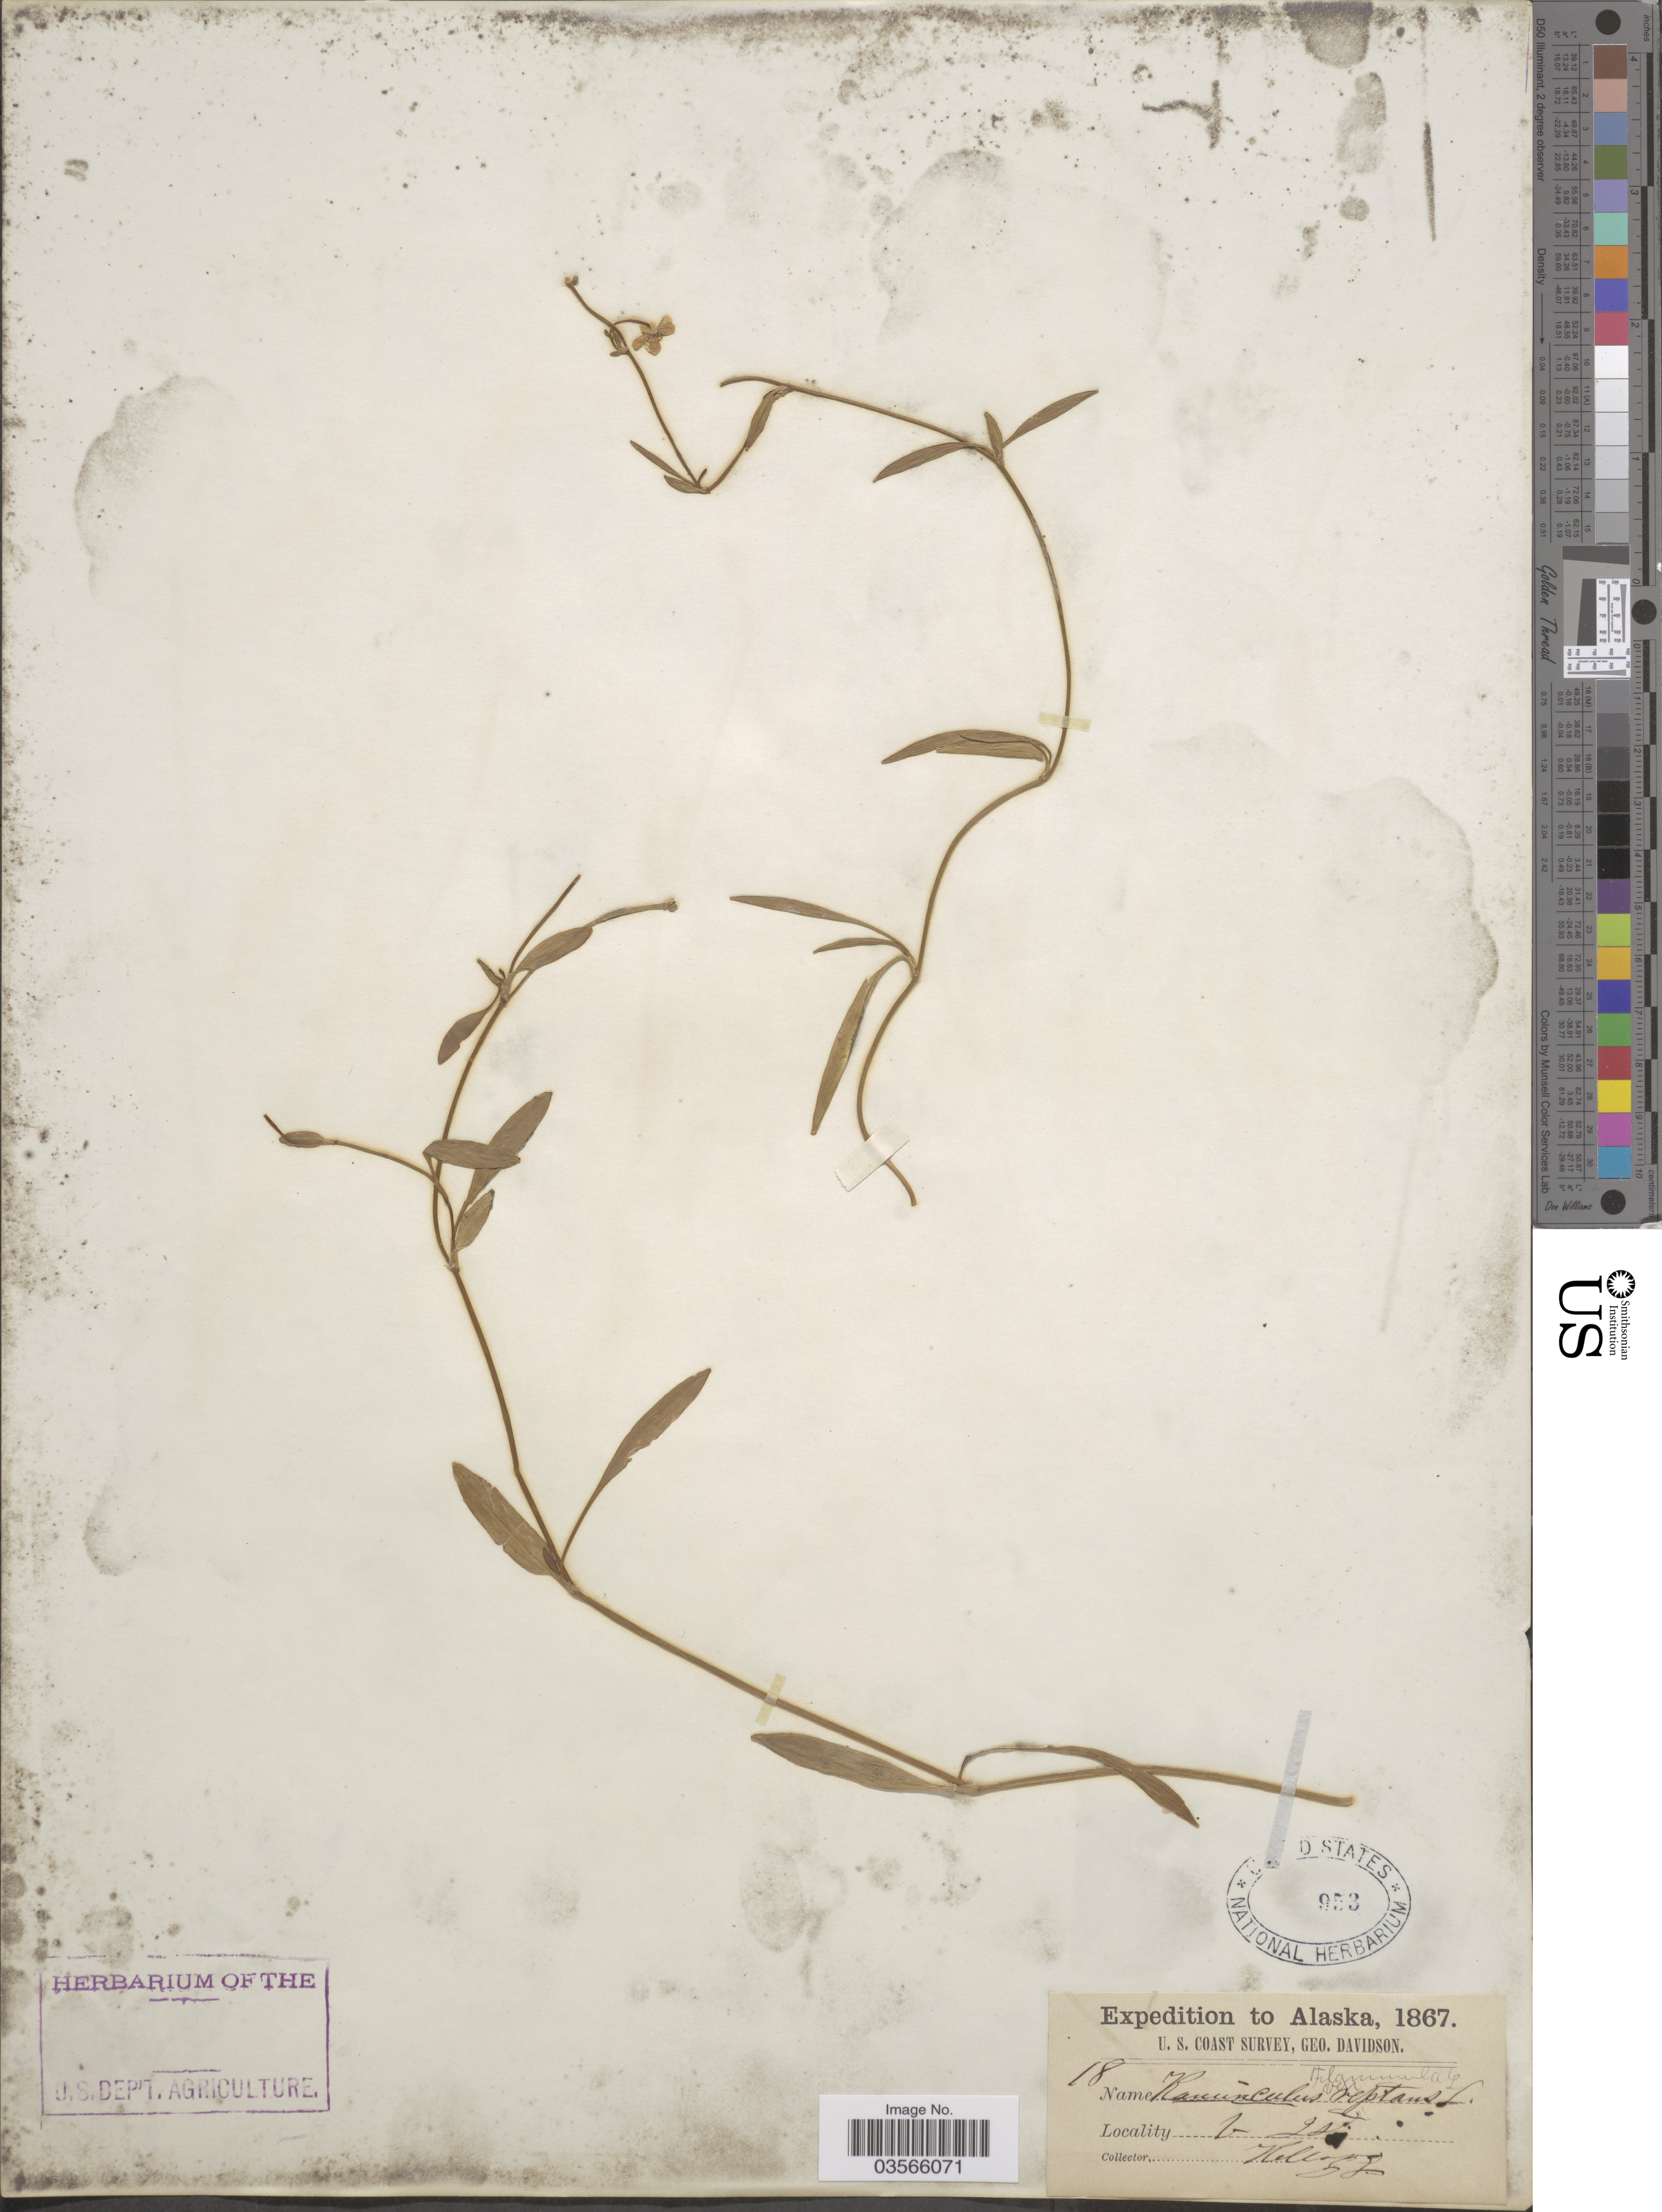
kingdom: Plantae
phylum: Tracheophyta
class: Magnoliopsida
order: Ranunculales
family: Ranunculaceae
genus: Ranunculus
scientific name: Ranunculus flammula var. filiformis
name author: (Michx.) Hook.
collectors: -- Kellogg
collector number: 18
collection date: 1867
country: United States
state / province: Alaska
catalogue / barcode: US 953